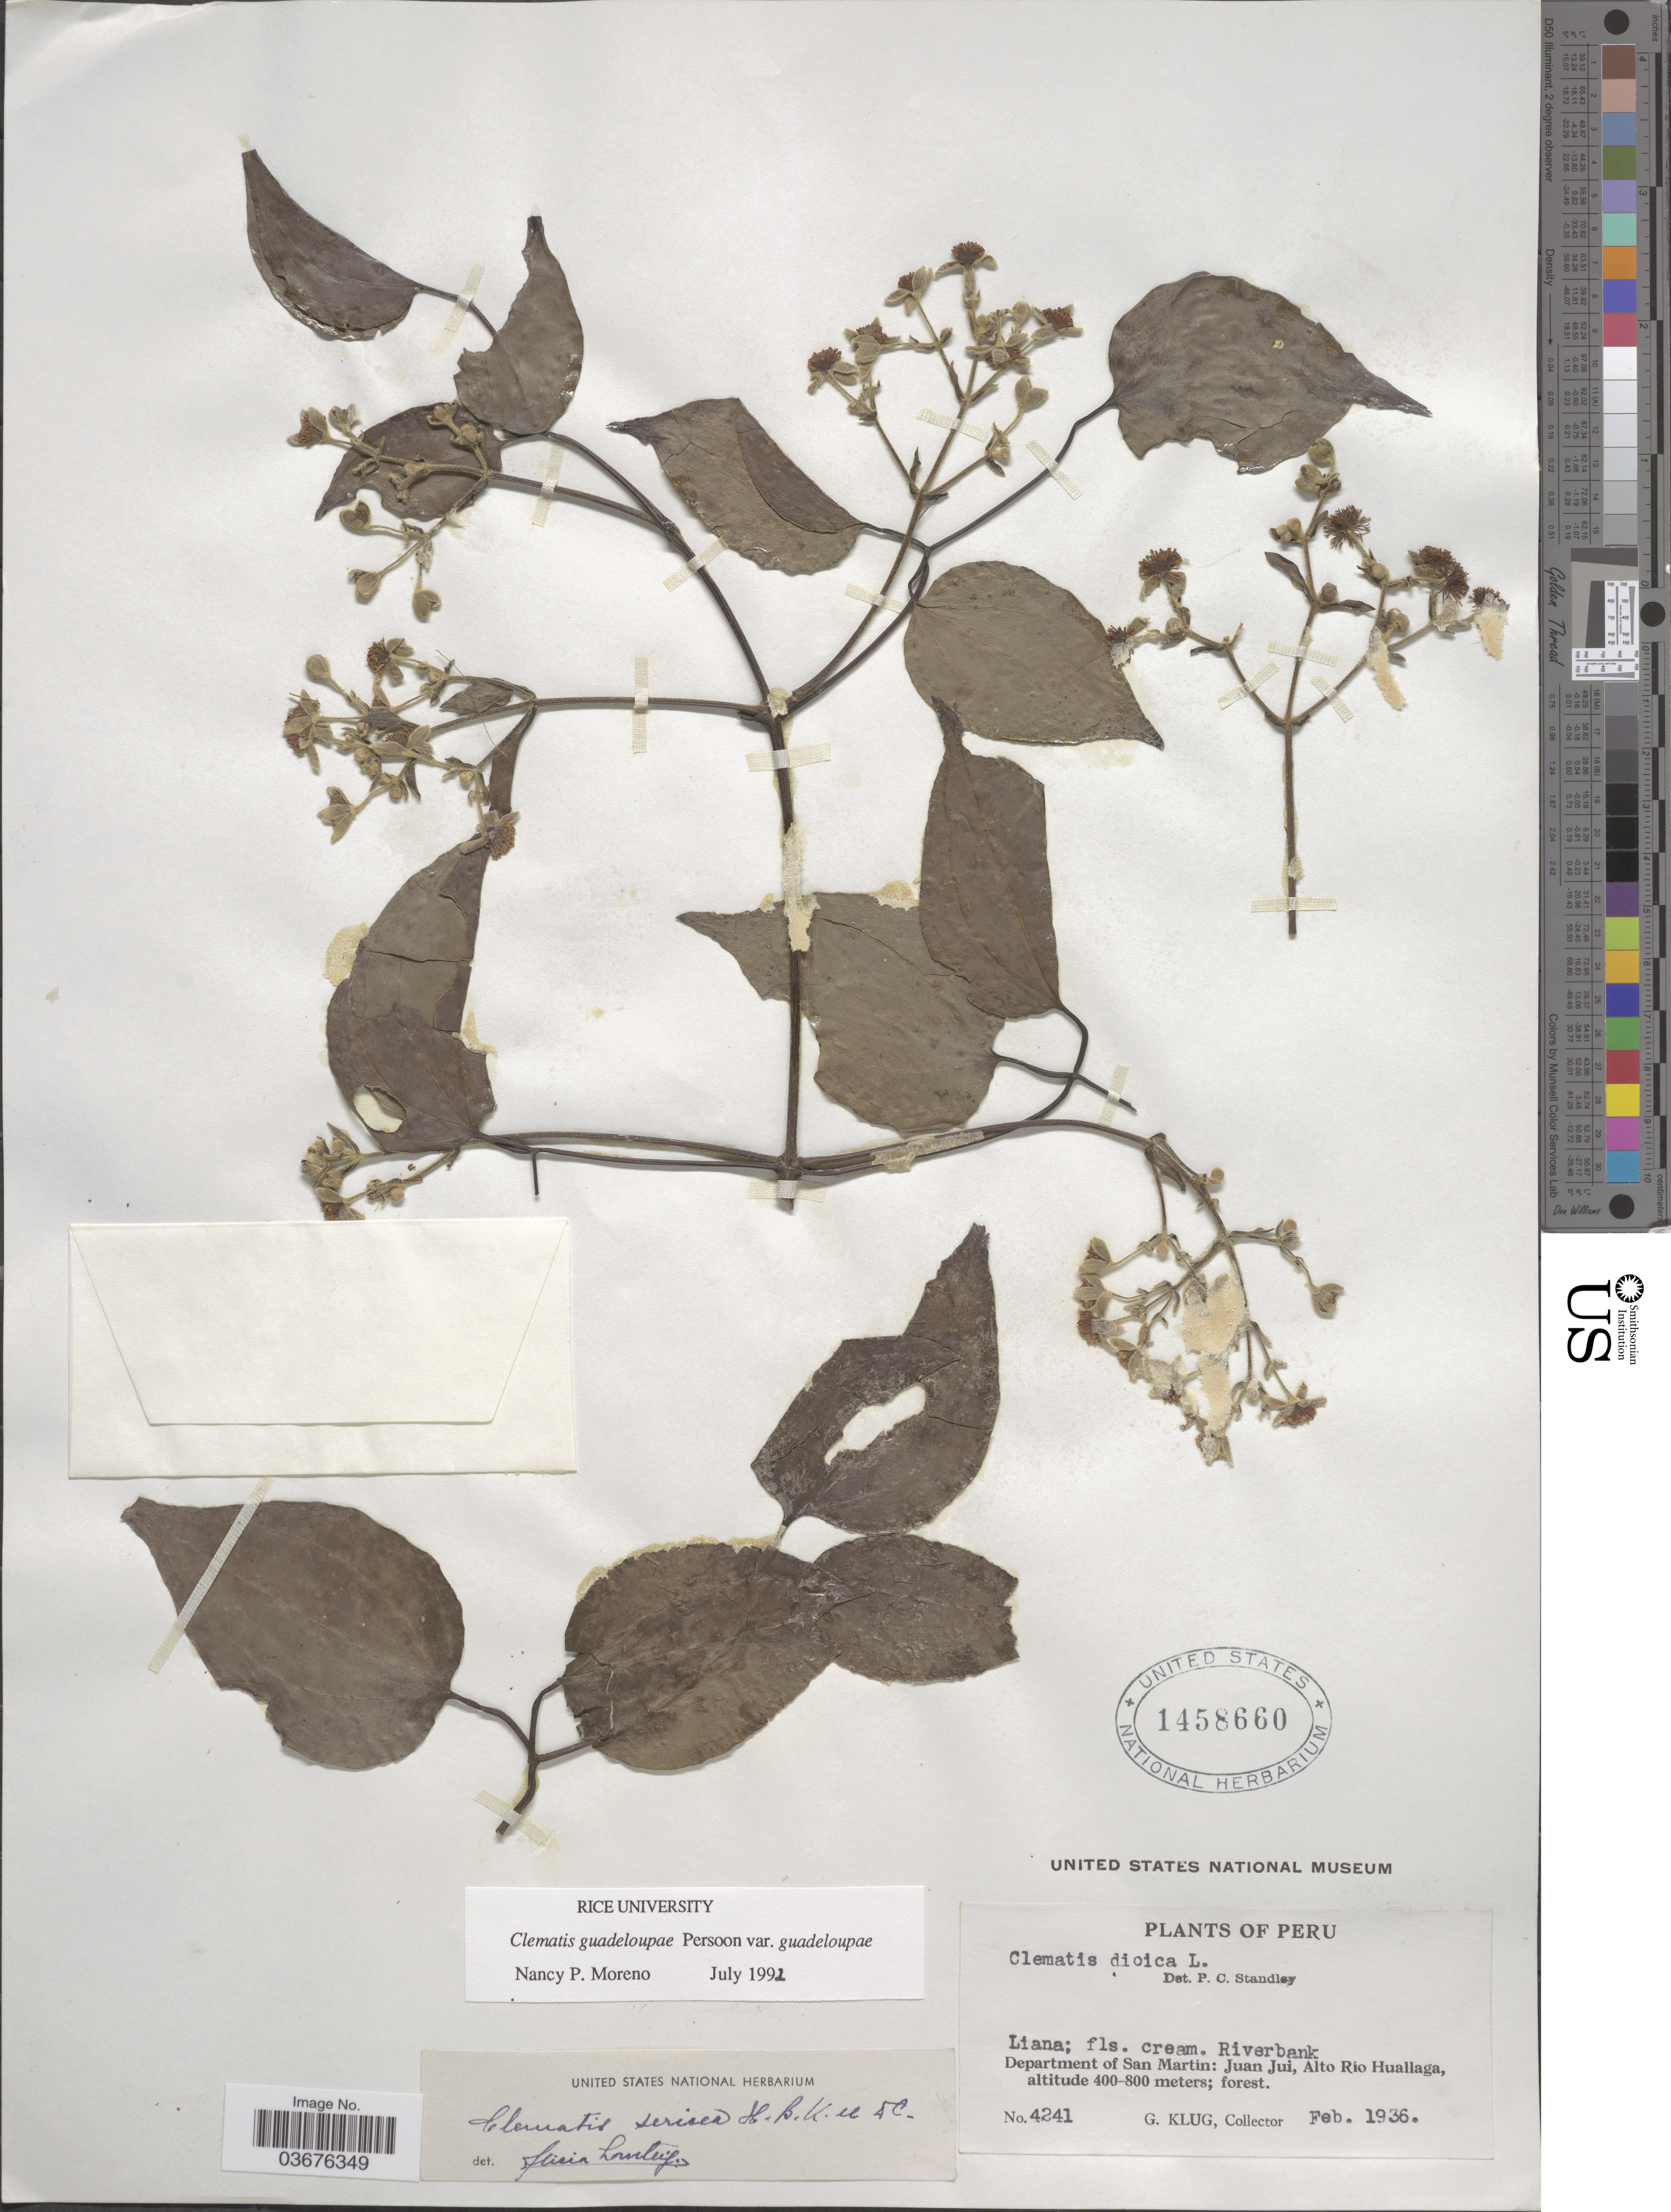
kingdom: Plantae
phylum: Tracheophyta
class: Magnoliopsida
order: Ranunculales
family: Ranunculaceae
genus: Clematis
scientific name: Clematis guadeloupae var. guadeloupae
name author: Pers.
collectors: G. Klug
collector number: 4241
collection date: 1936-02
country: Peru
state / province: San Martín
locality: Department of San Martín: Juan Jui, Alto Río Huallaga.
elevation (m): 400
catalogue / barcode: US 1458660